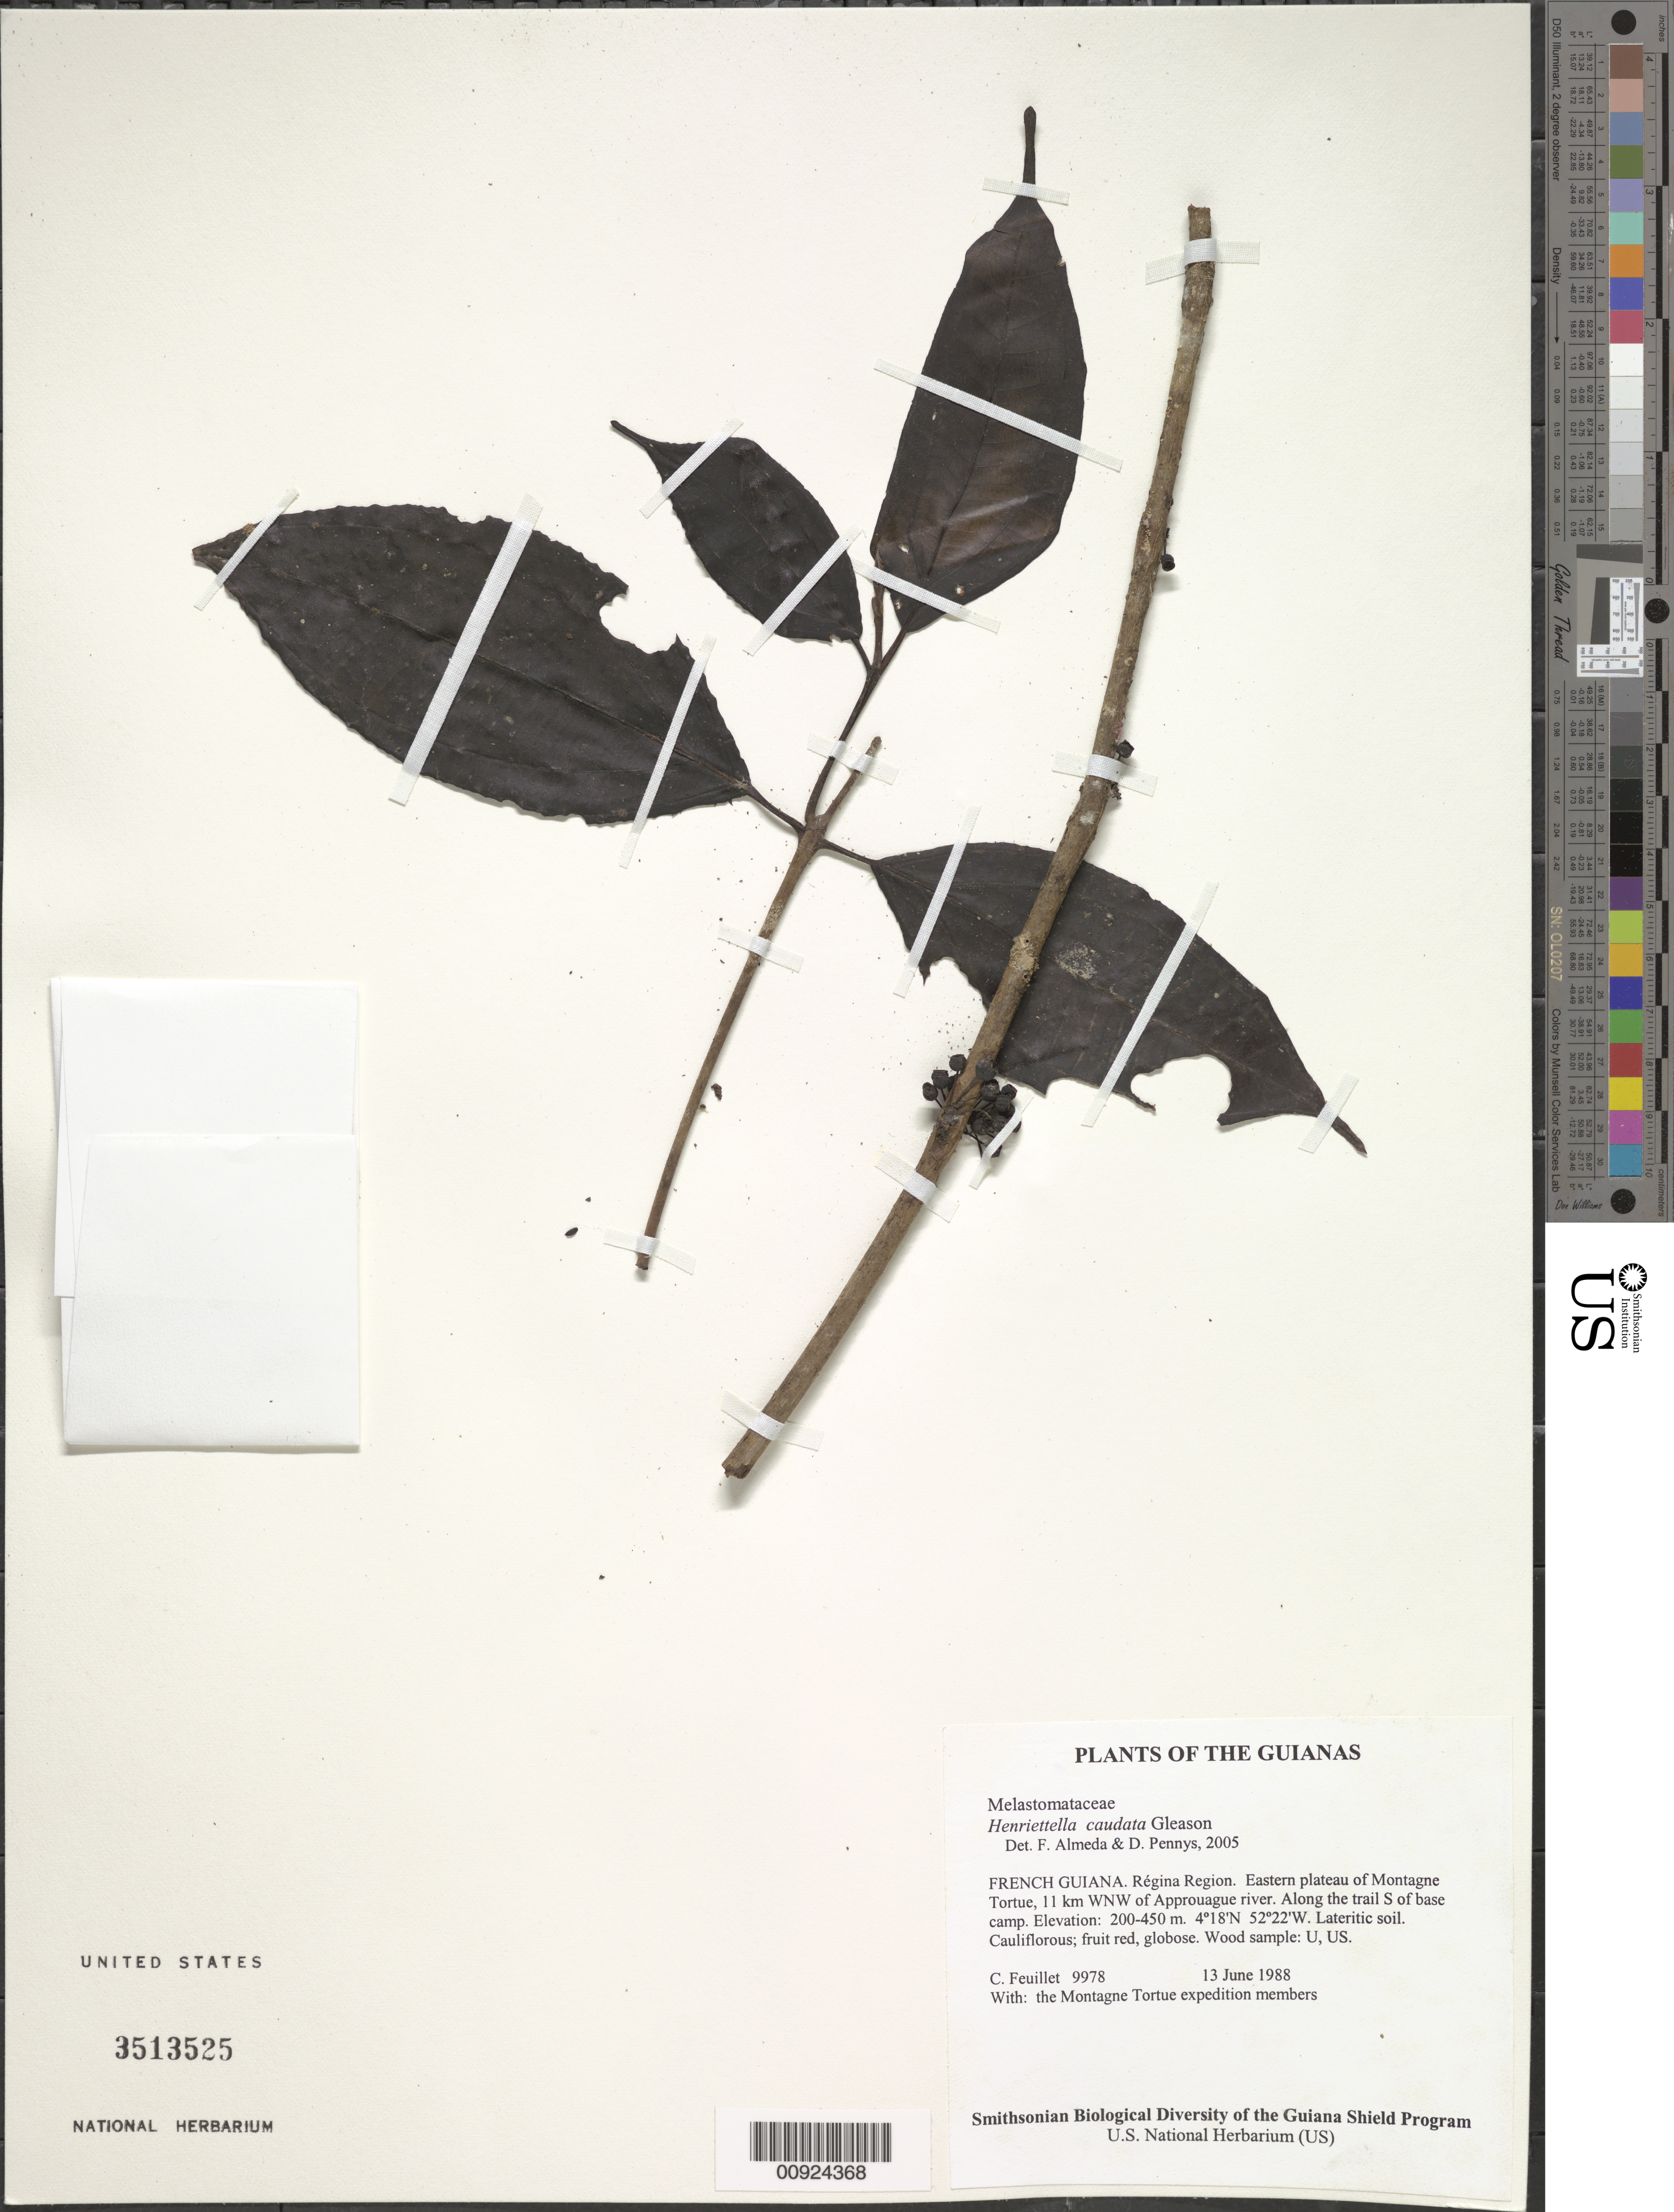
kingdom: Plantae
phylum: Tracheophyta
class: Magnoliopsida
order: Myrtales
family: Melastomataceae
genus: Henriettea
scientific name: Henriettea caudata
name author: (Gleason) Penneys et al.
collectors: C. Feuillet & Montagne Torte Exped. members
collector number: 9978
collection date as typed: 13 June 1988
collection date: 1988-06-13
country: French Guiana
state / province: Cayenne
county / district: Regina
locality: Eastern plateau of Montagne Tortue, 11 km WNW of Approuague river. Along the trail S of base camp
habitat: Lateritic soil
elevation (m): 200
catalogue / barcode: US 3513525